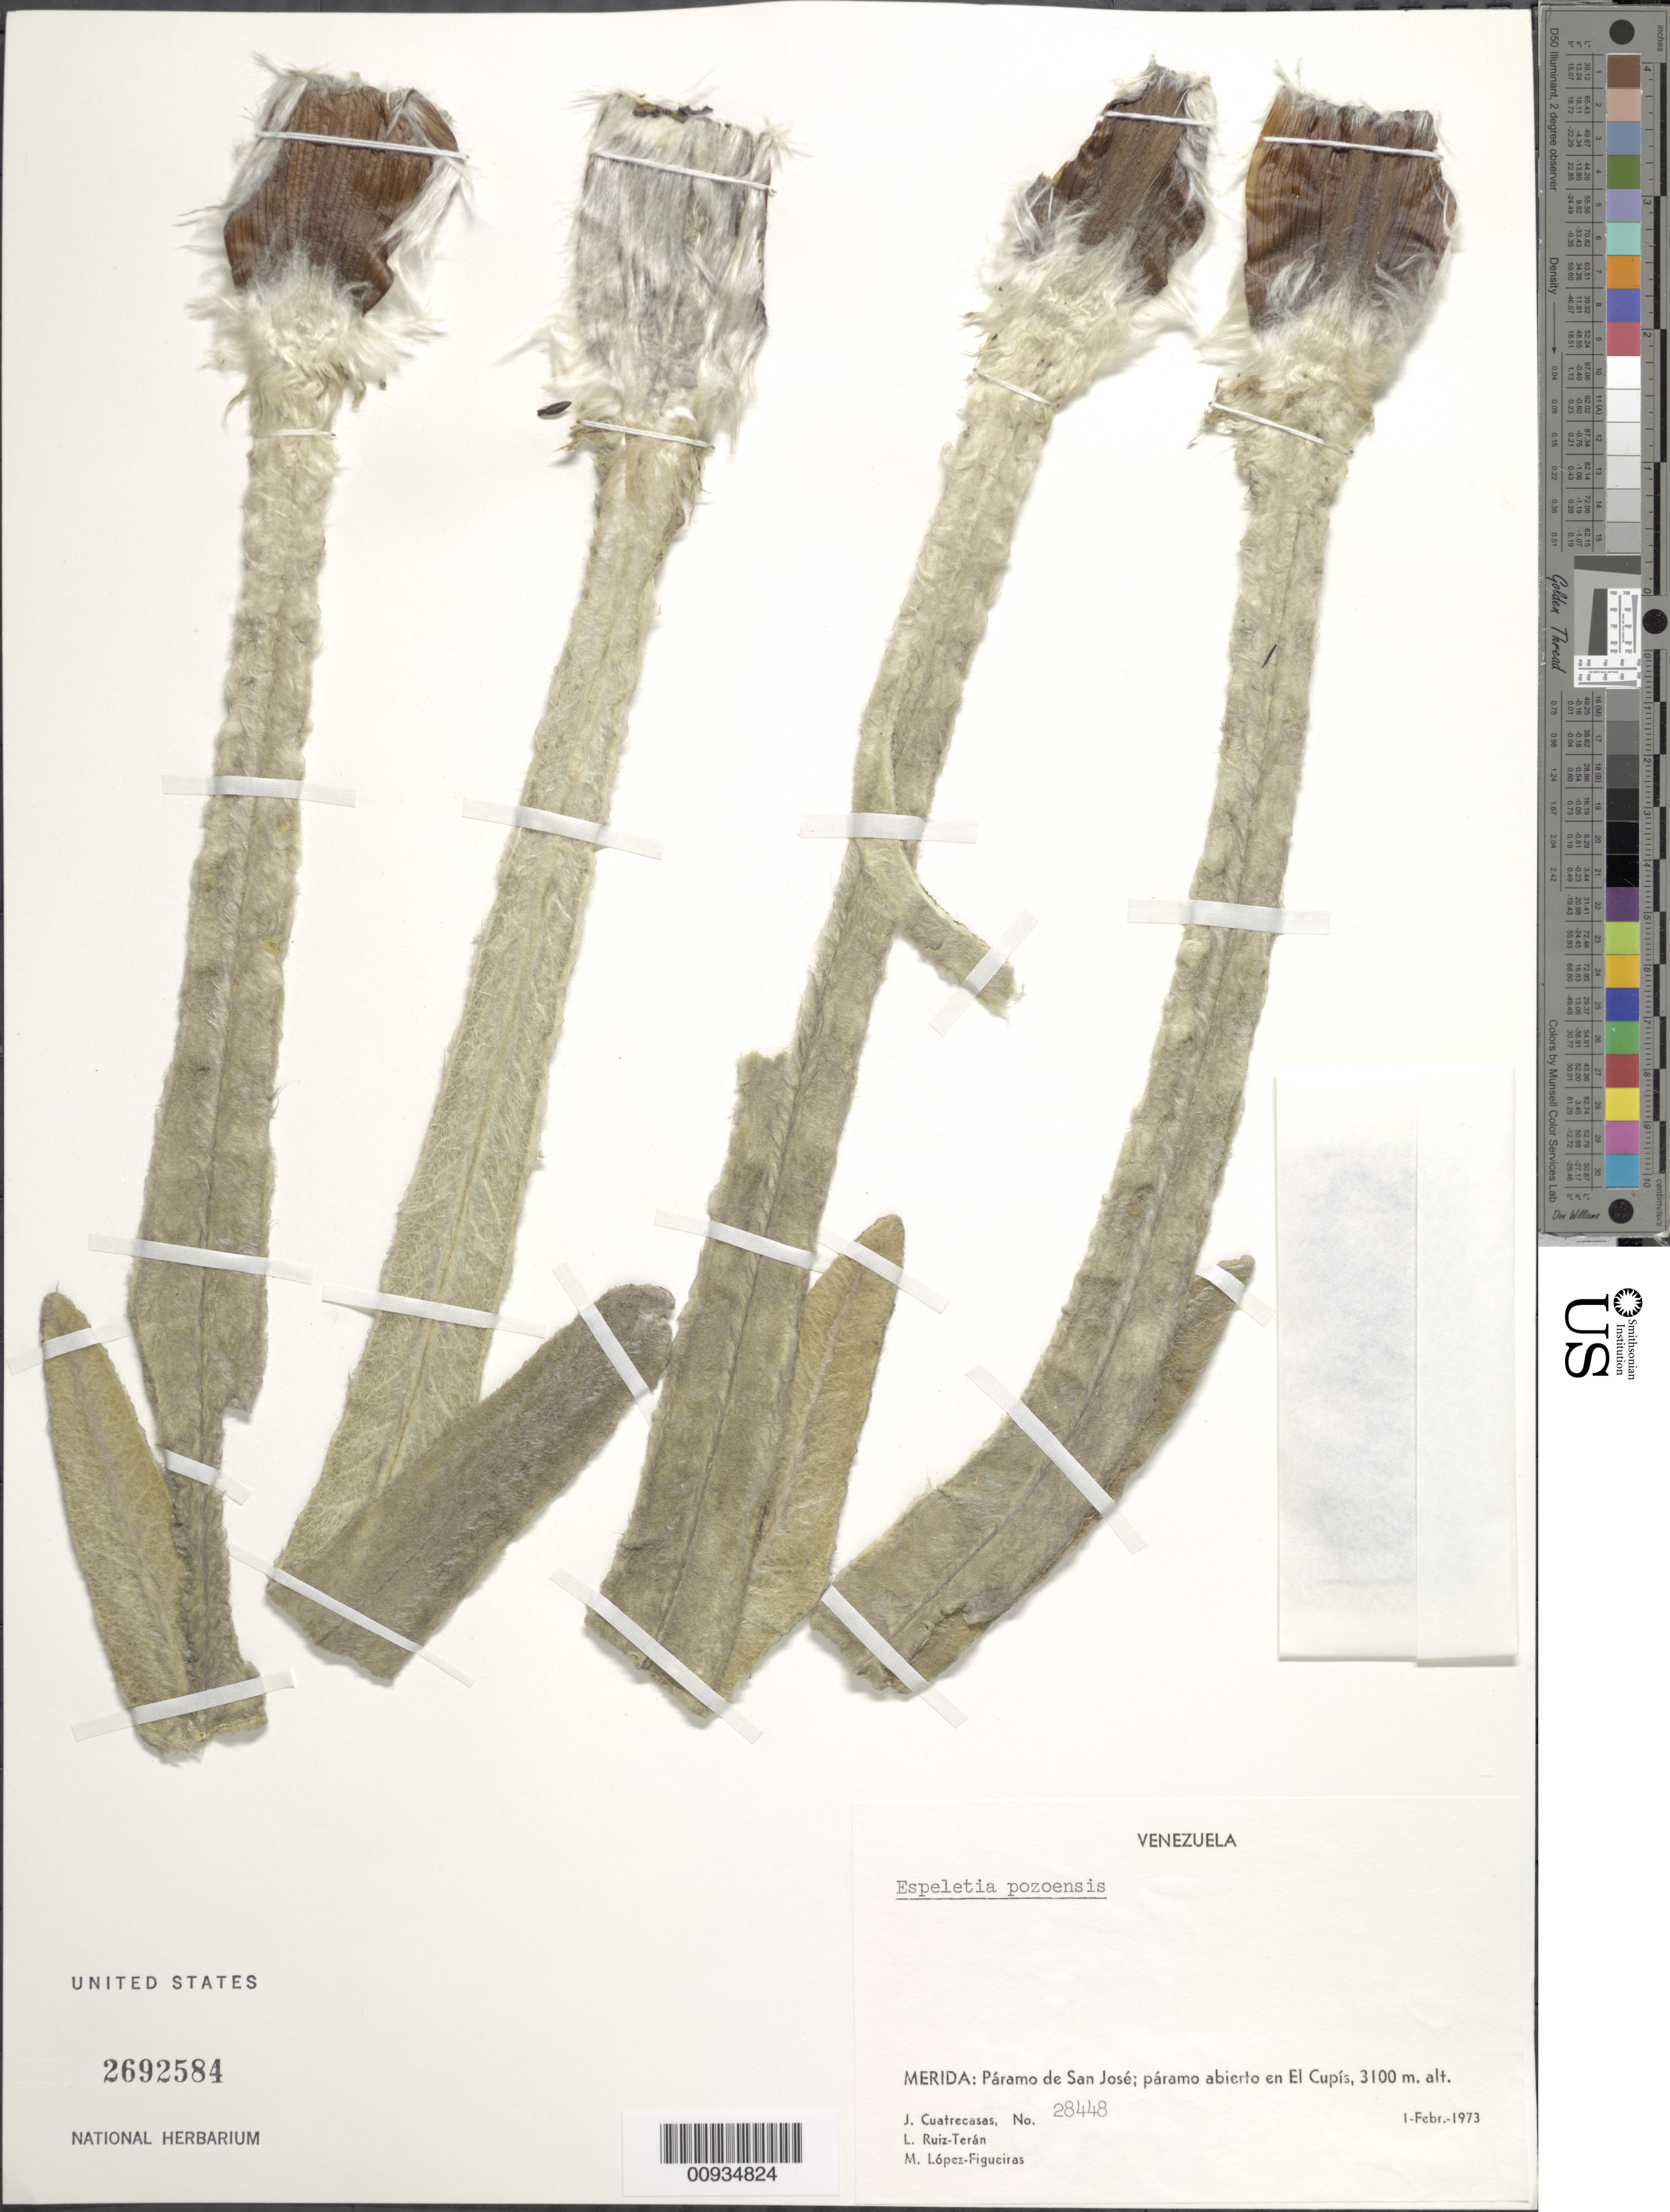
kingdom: Plantae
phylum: Tracheophyta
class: Magnoliopsida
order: Asterales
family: Asteraceae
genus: Espeletiopsis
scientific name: Espeletiopsis pozoensis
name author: (Cuatrec.) Cuatrec.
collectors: J. Cuatrecasas, L. E. Ruíz-Terán & M. López Figueiras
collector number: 28448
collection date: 1973-02-01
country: Venezuela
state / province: Mérida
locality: Paramo de San Jose, paramo abierto en El Cupis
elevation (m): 3100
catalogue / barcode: US 2692584